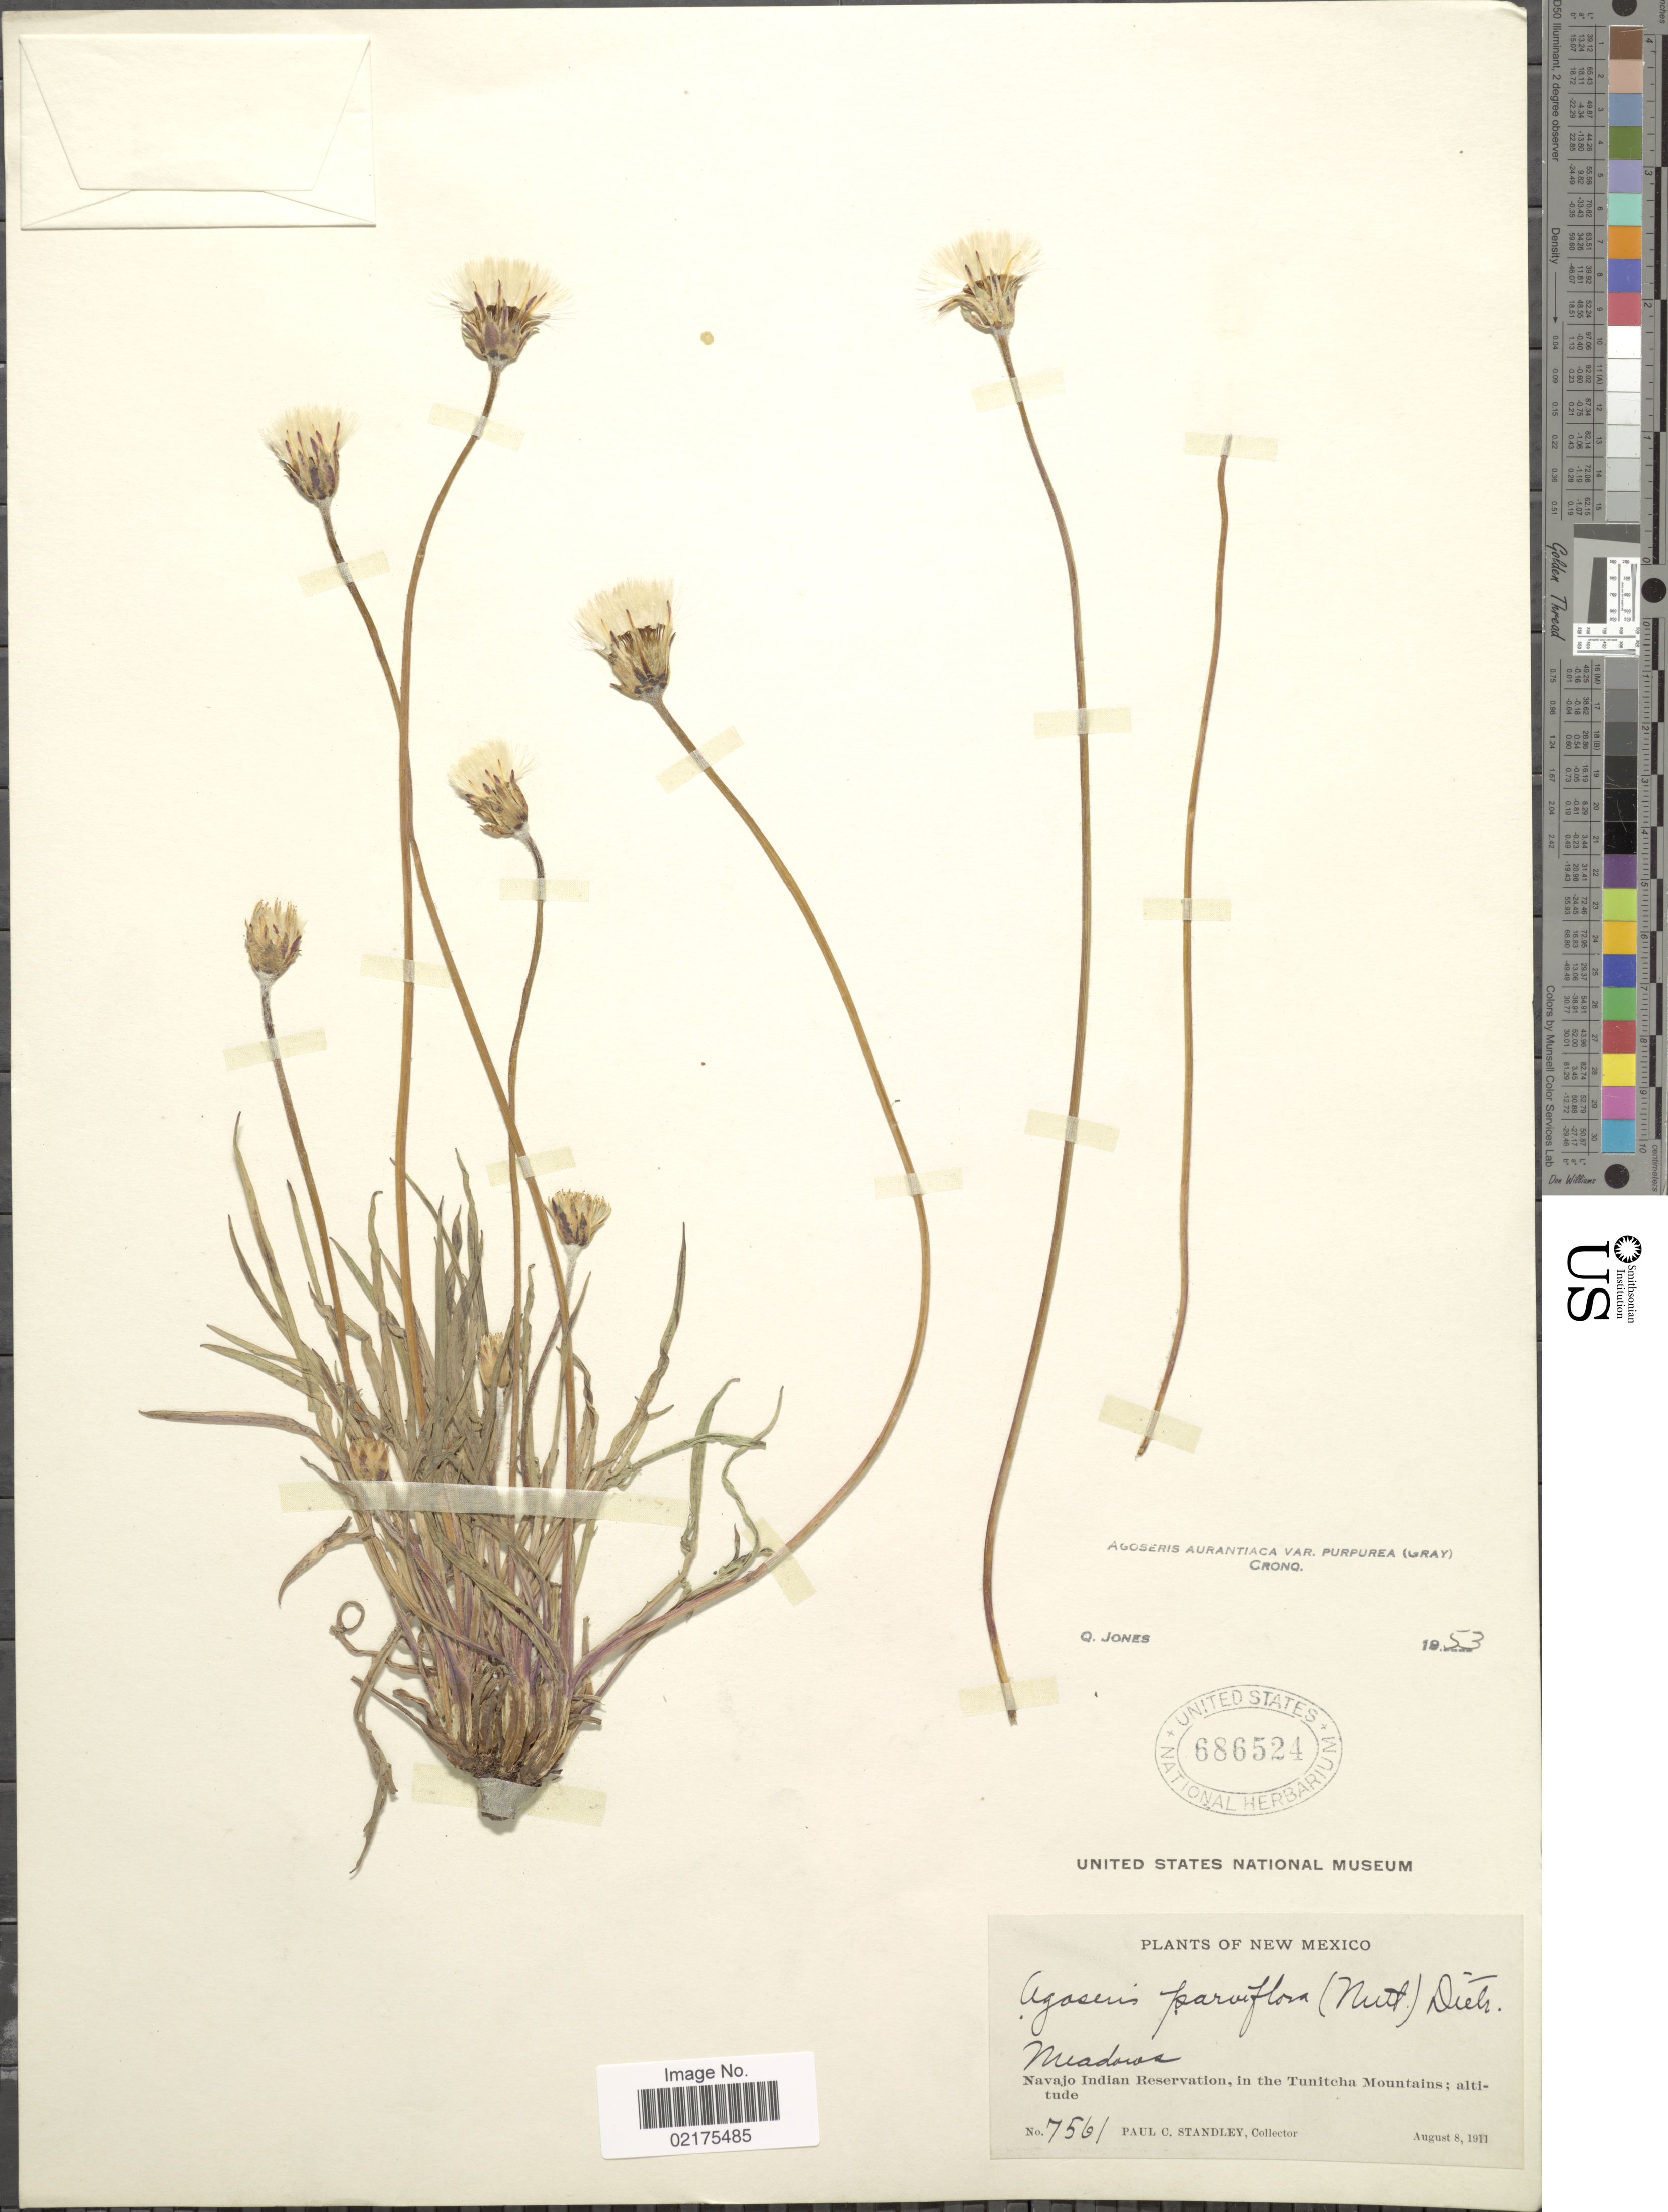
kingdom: Plantae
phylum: Tracheophyta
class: Magnoliopsida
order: Asterales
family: Asteraceae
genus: Agoseris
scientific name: Agoseris aurantiaca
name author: (Hook.) Greene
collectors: P. C. Standley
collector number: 756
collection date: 1911-08-08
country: United States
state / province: New Mexico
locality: Navajo Indian Reservation, in the Tunitcha Mountains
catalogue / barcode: US 686524